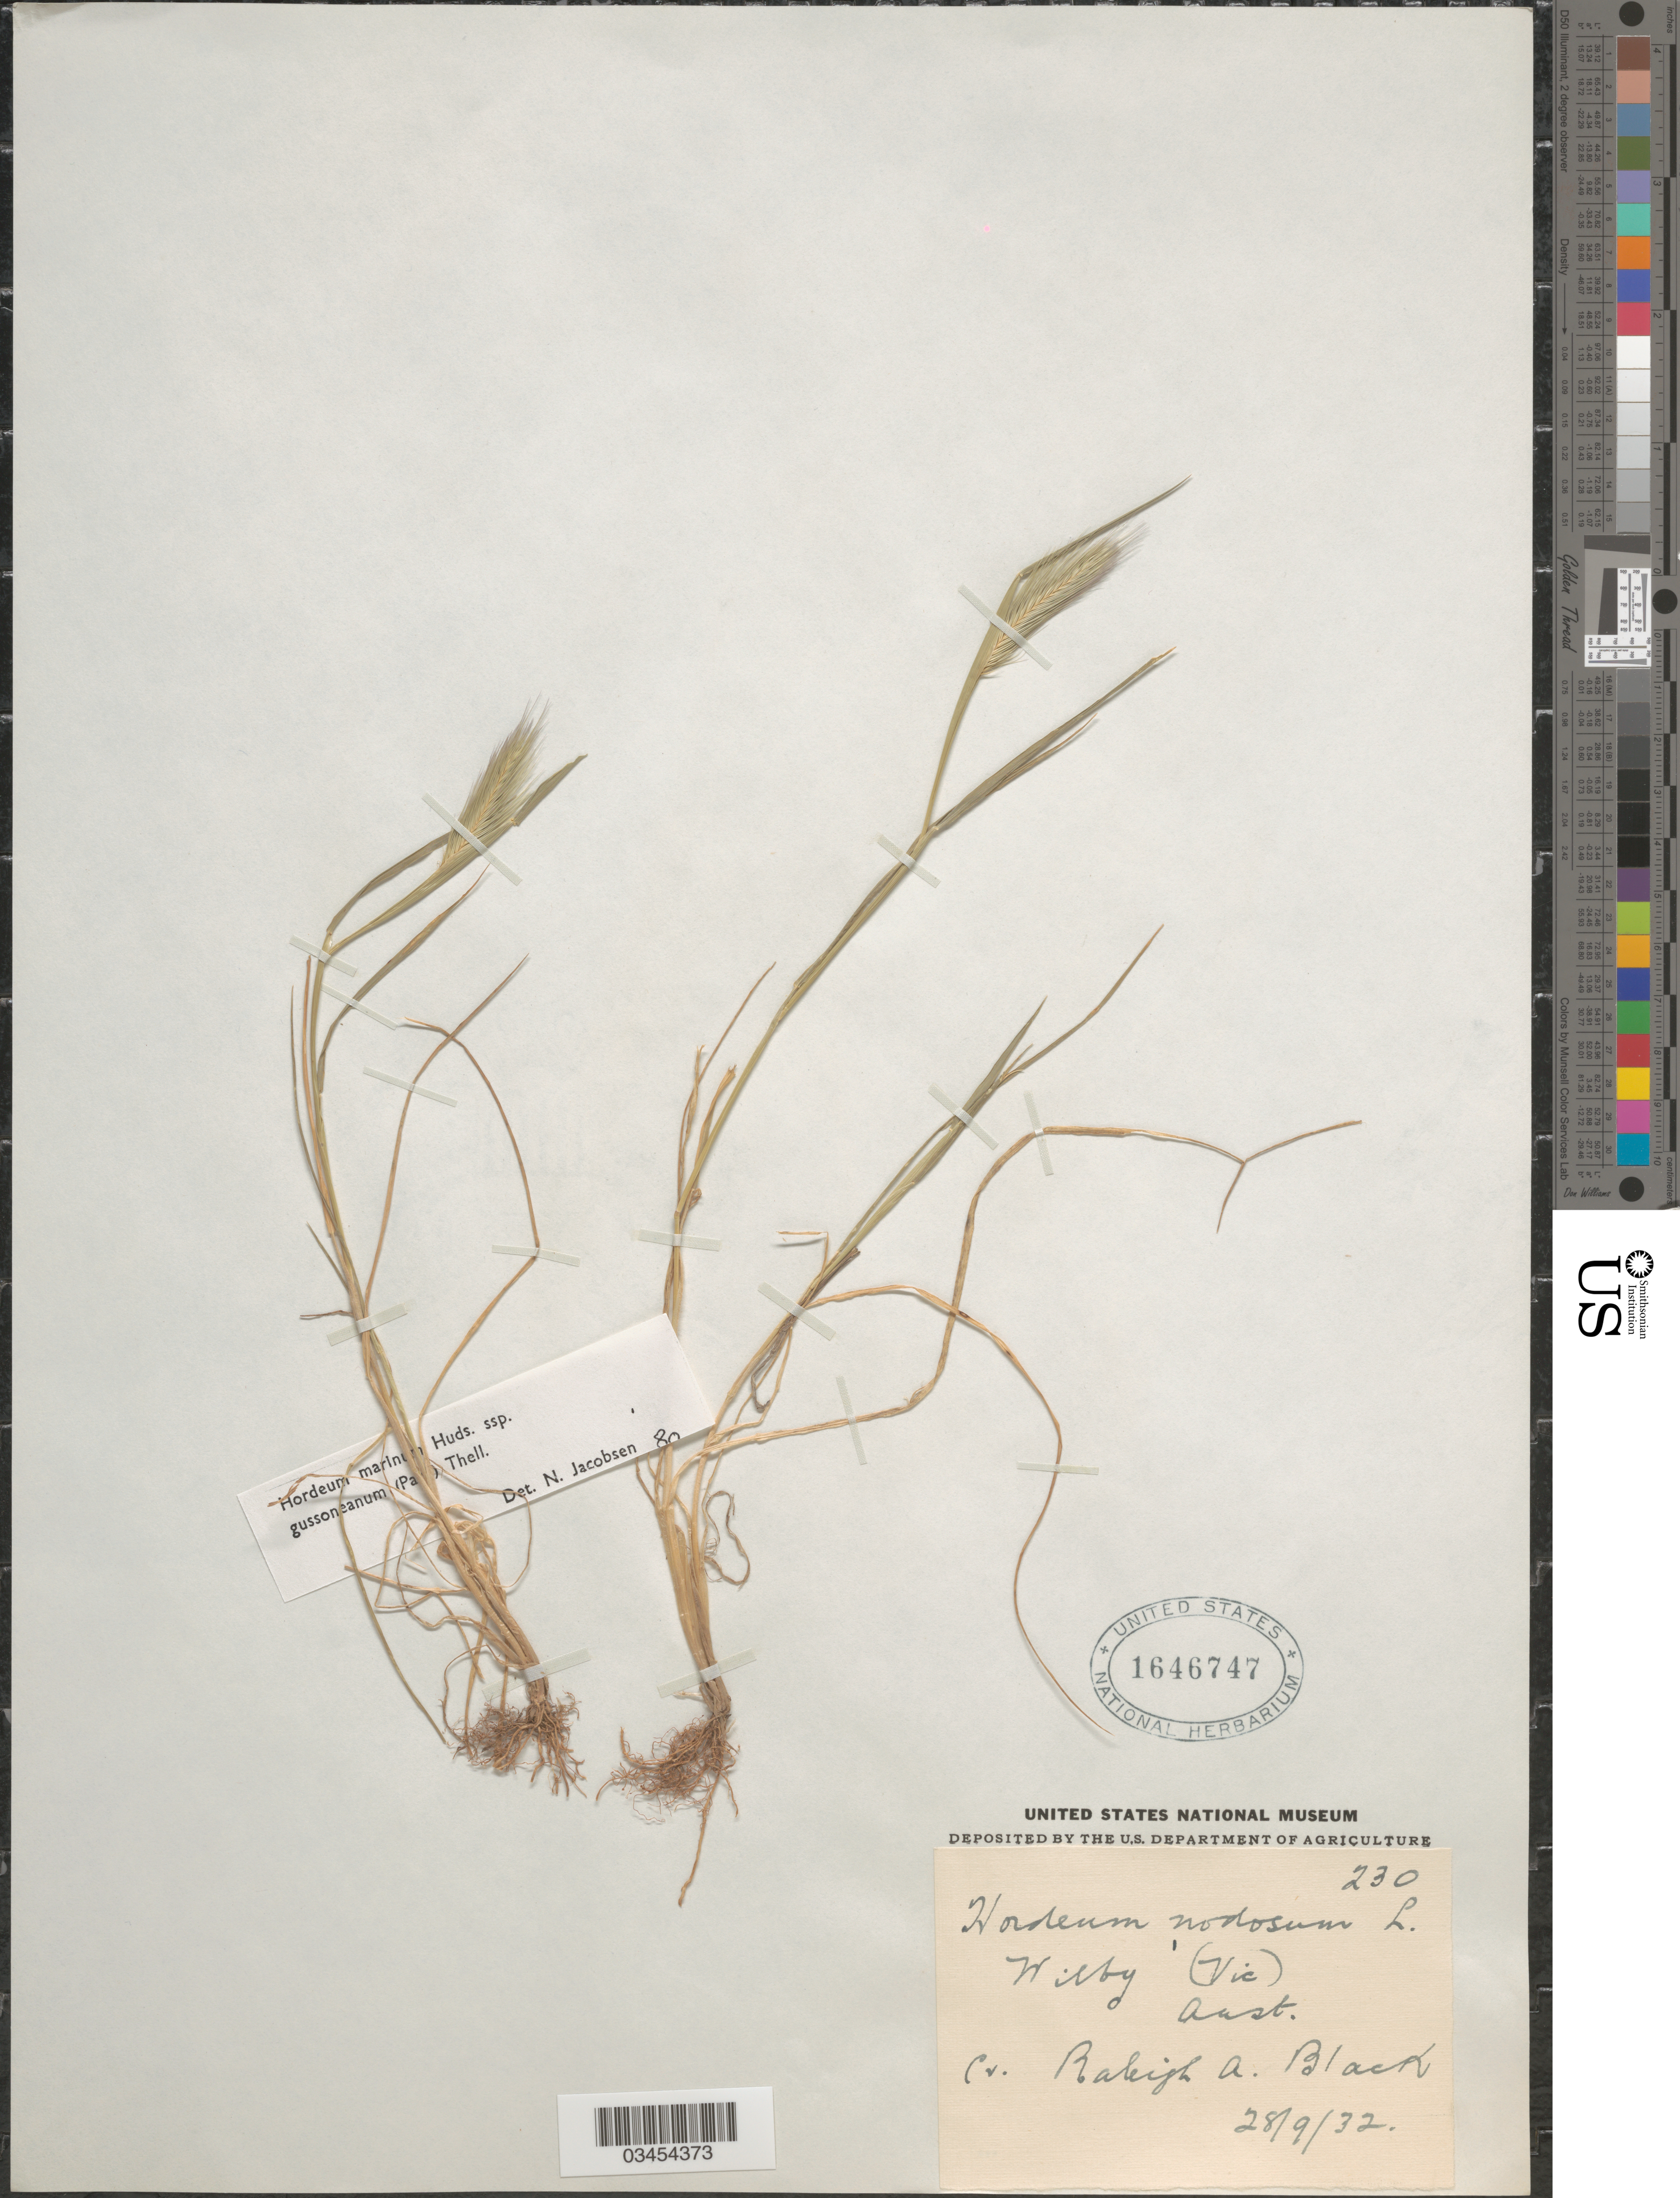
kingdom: Plantae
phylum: Tracheophyta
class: Liliopsida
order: Poales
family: Poaceae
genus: Hordeum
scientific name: Hordeum marinum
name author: Huds.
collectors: R. A. Black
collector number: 230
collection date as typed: Transcribed d/m/y: 28/9/32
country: Australia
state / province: Victoria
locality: Wilby (Vic).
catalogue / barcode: US 1646747